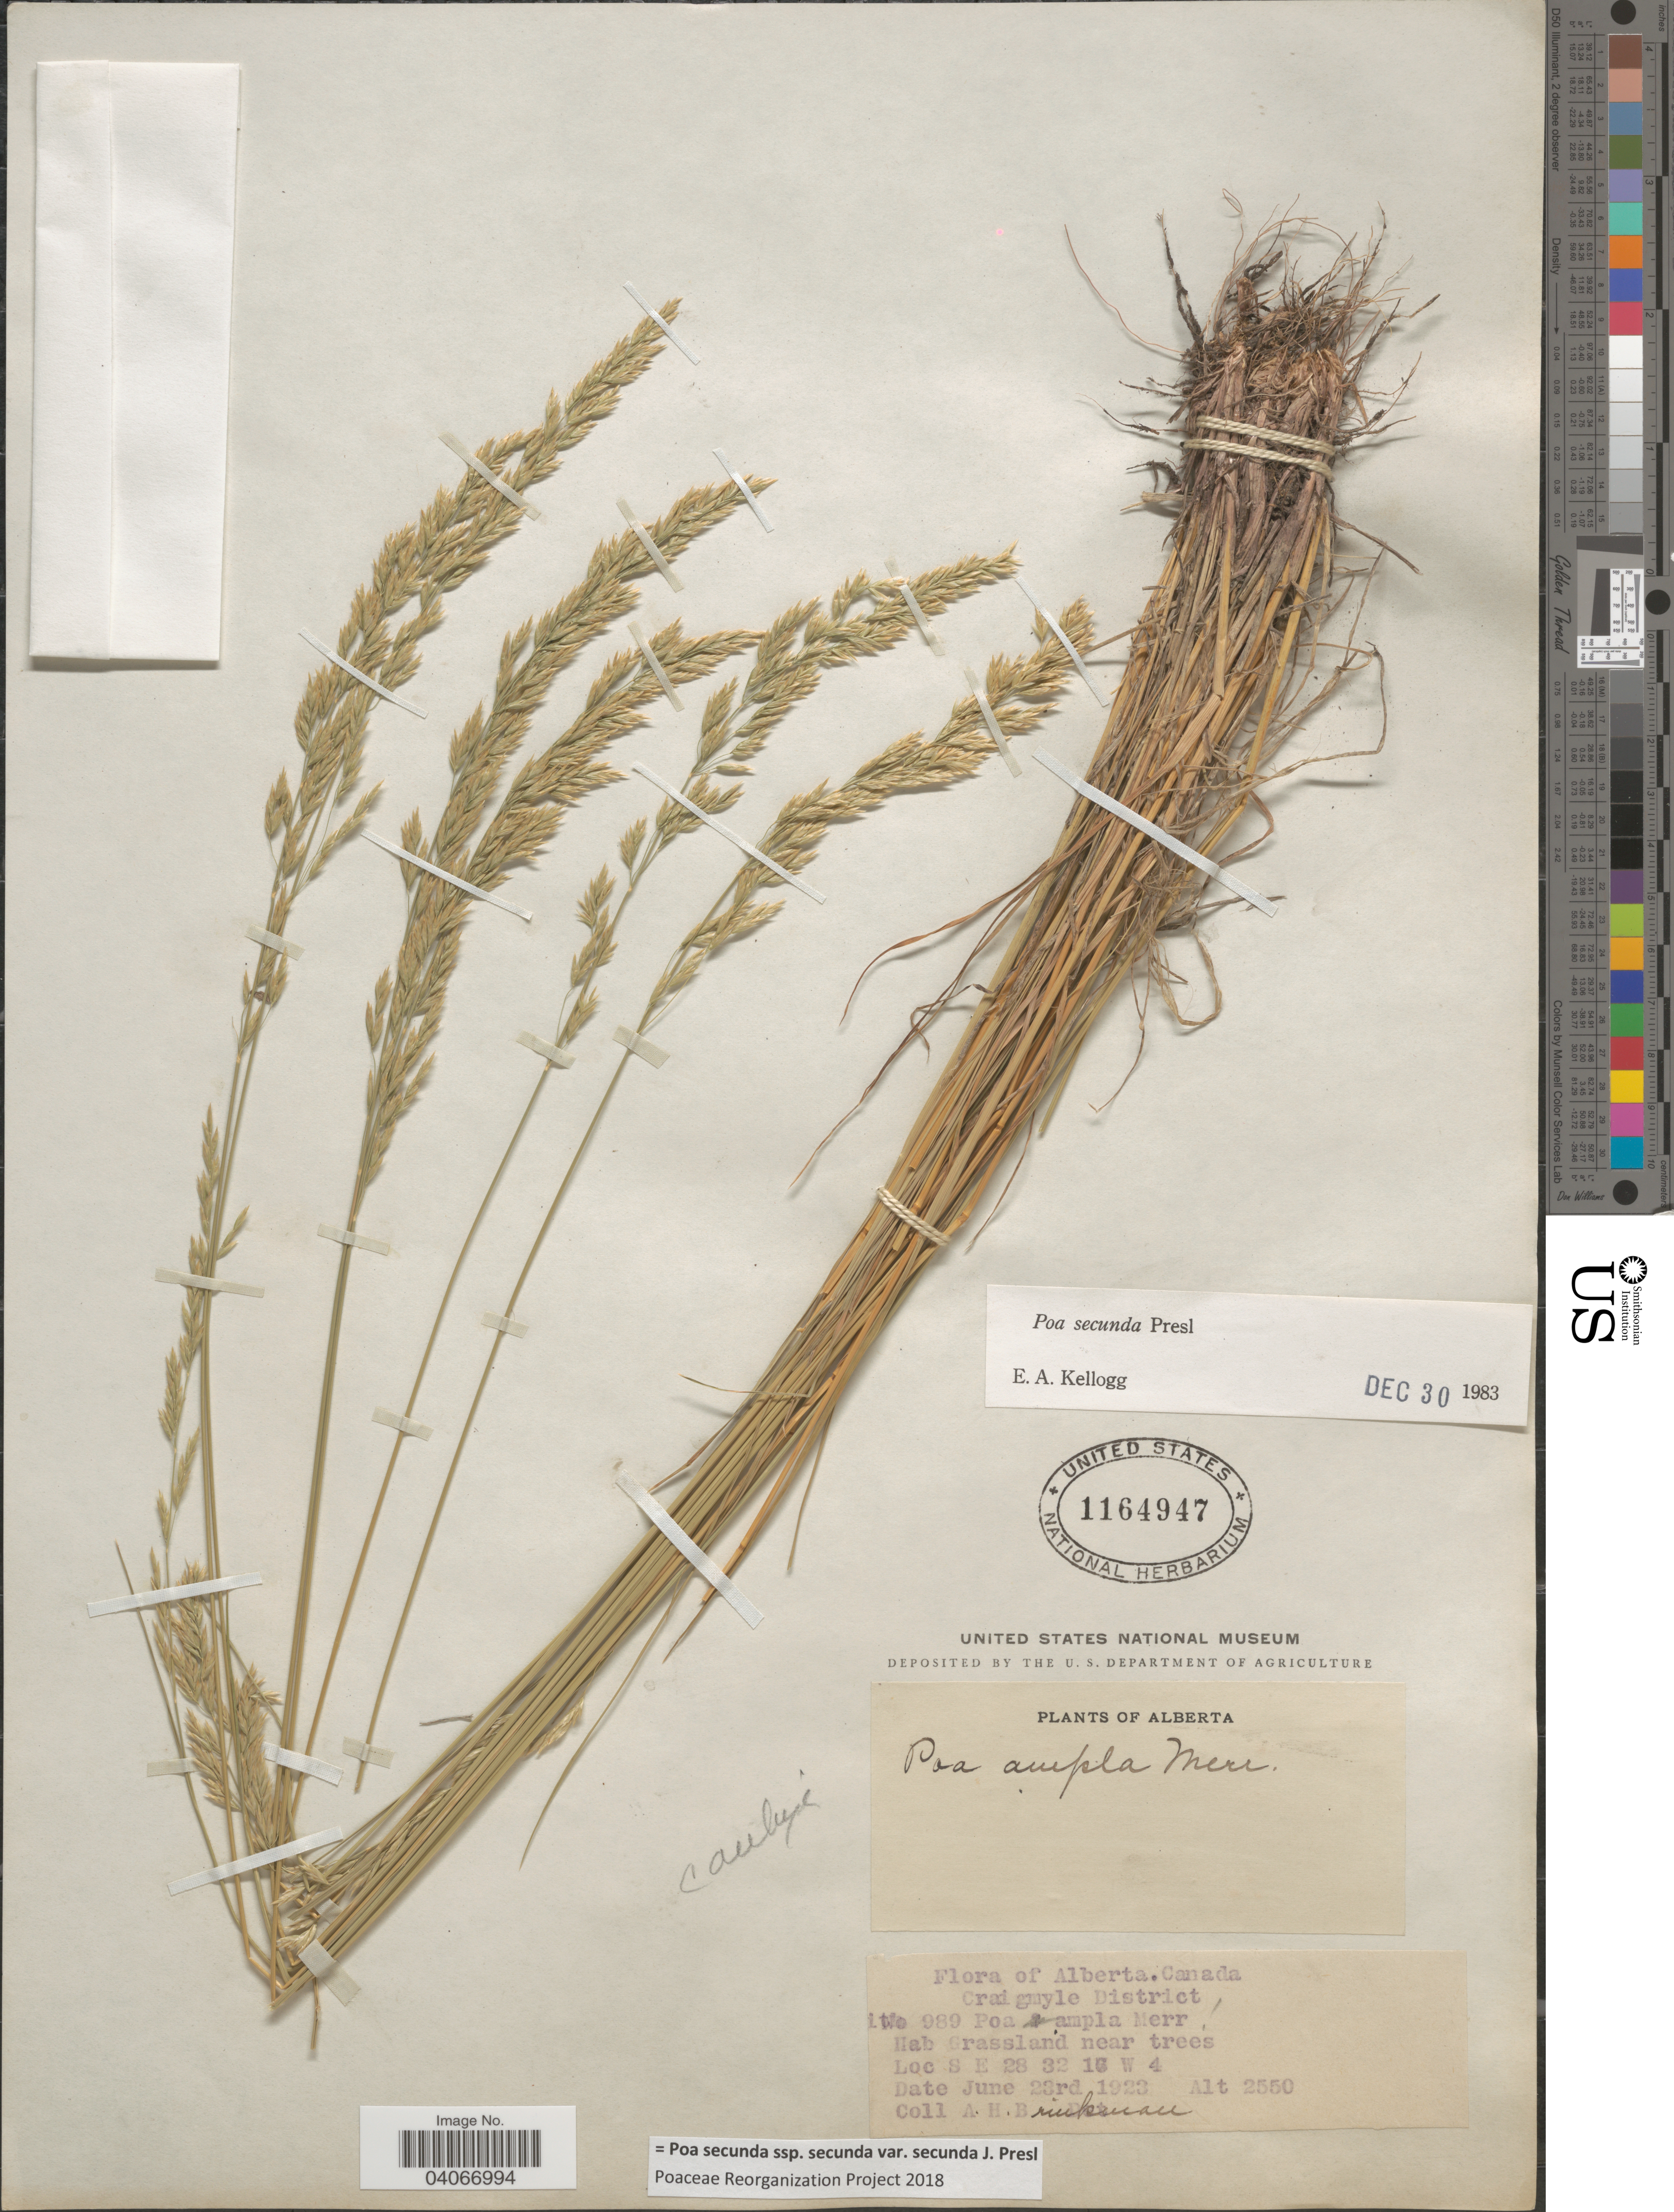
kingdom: Plantae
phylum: Tracheophyta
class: Liliopsida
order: Poales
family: Poaceae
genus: Poa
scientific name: Poa secunda subsp. secunda var. secunda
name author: J. Presl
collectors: A. Brinkman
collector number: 989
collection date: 1923-06-23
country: Canada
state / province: Alberta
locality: Craigmyle District. Grassland near trees. S E 28 32 16 W 4.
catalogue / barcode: US 1164947